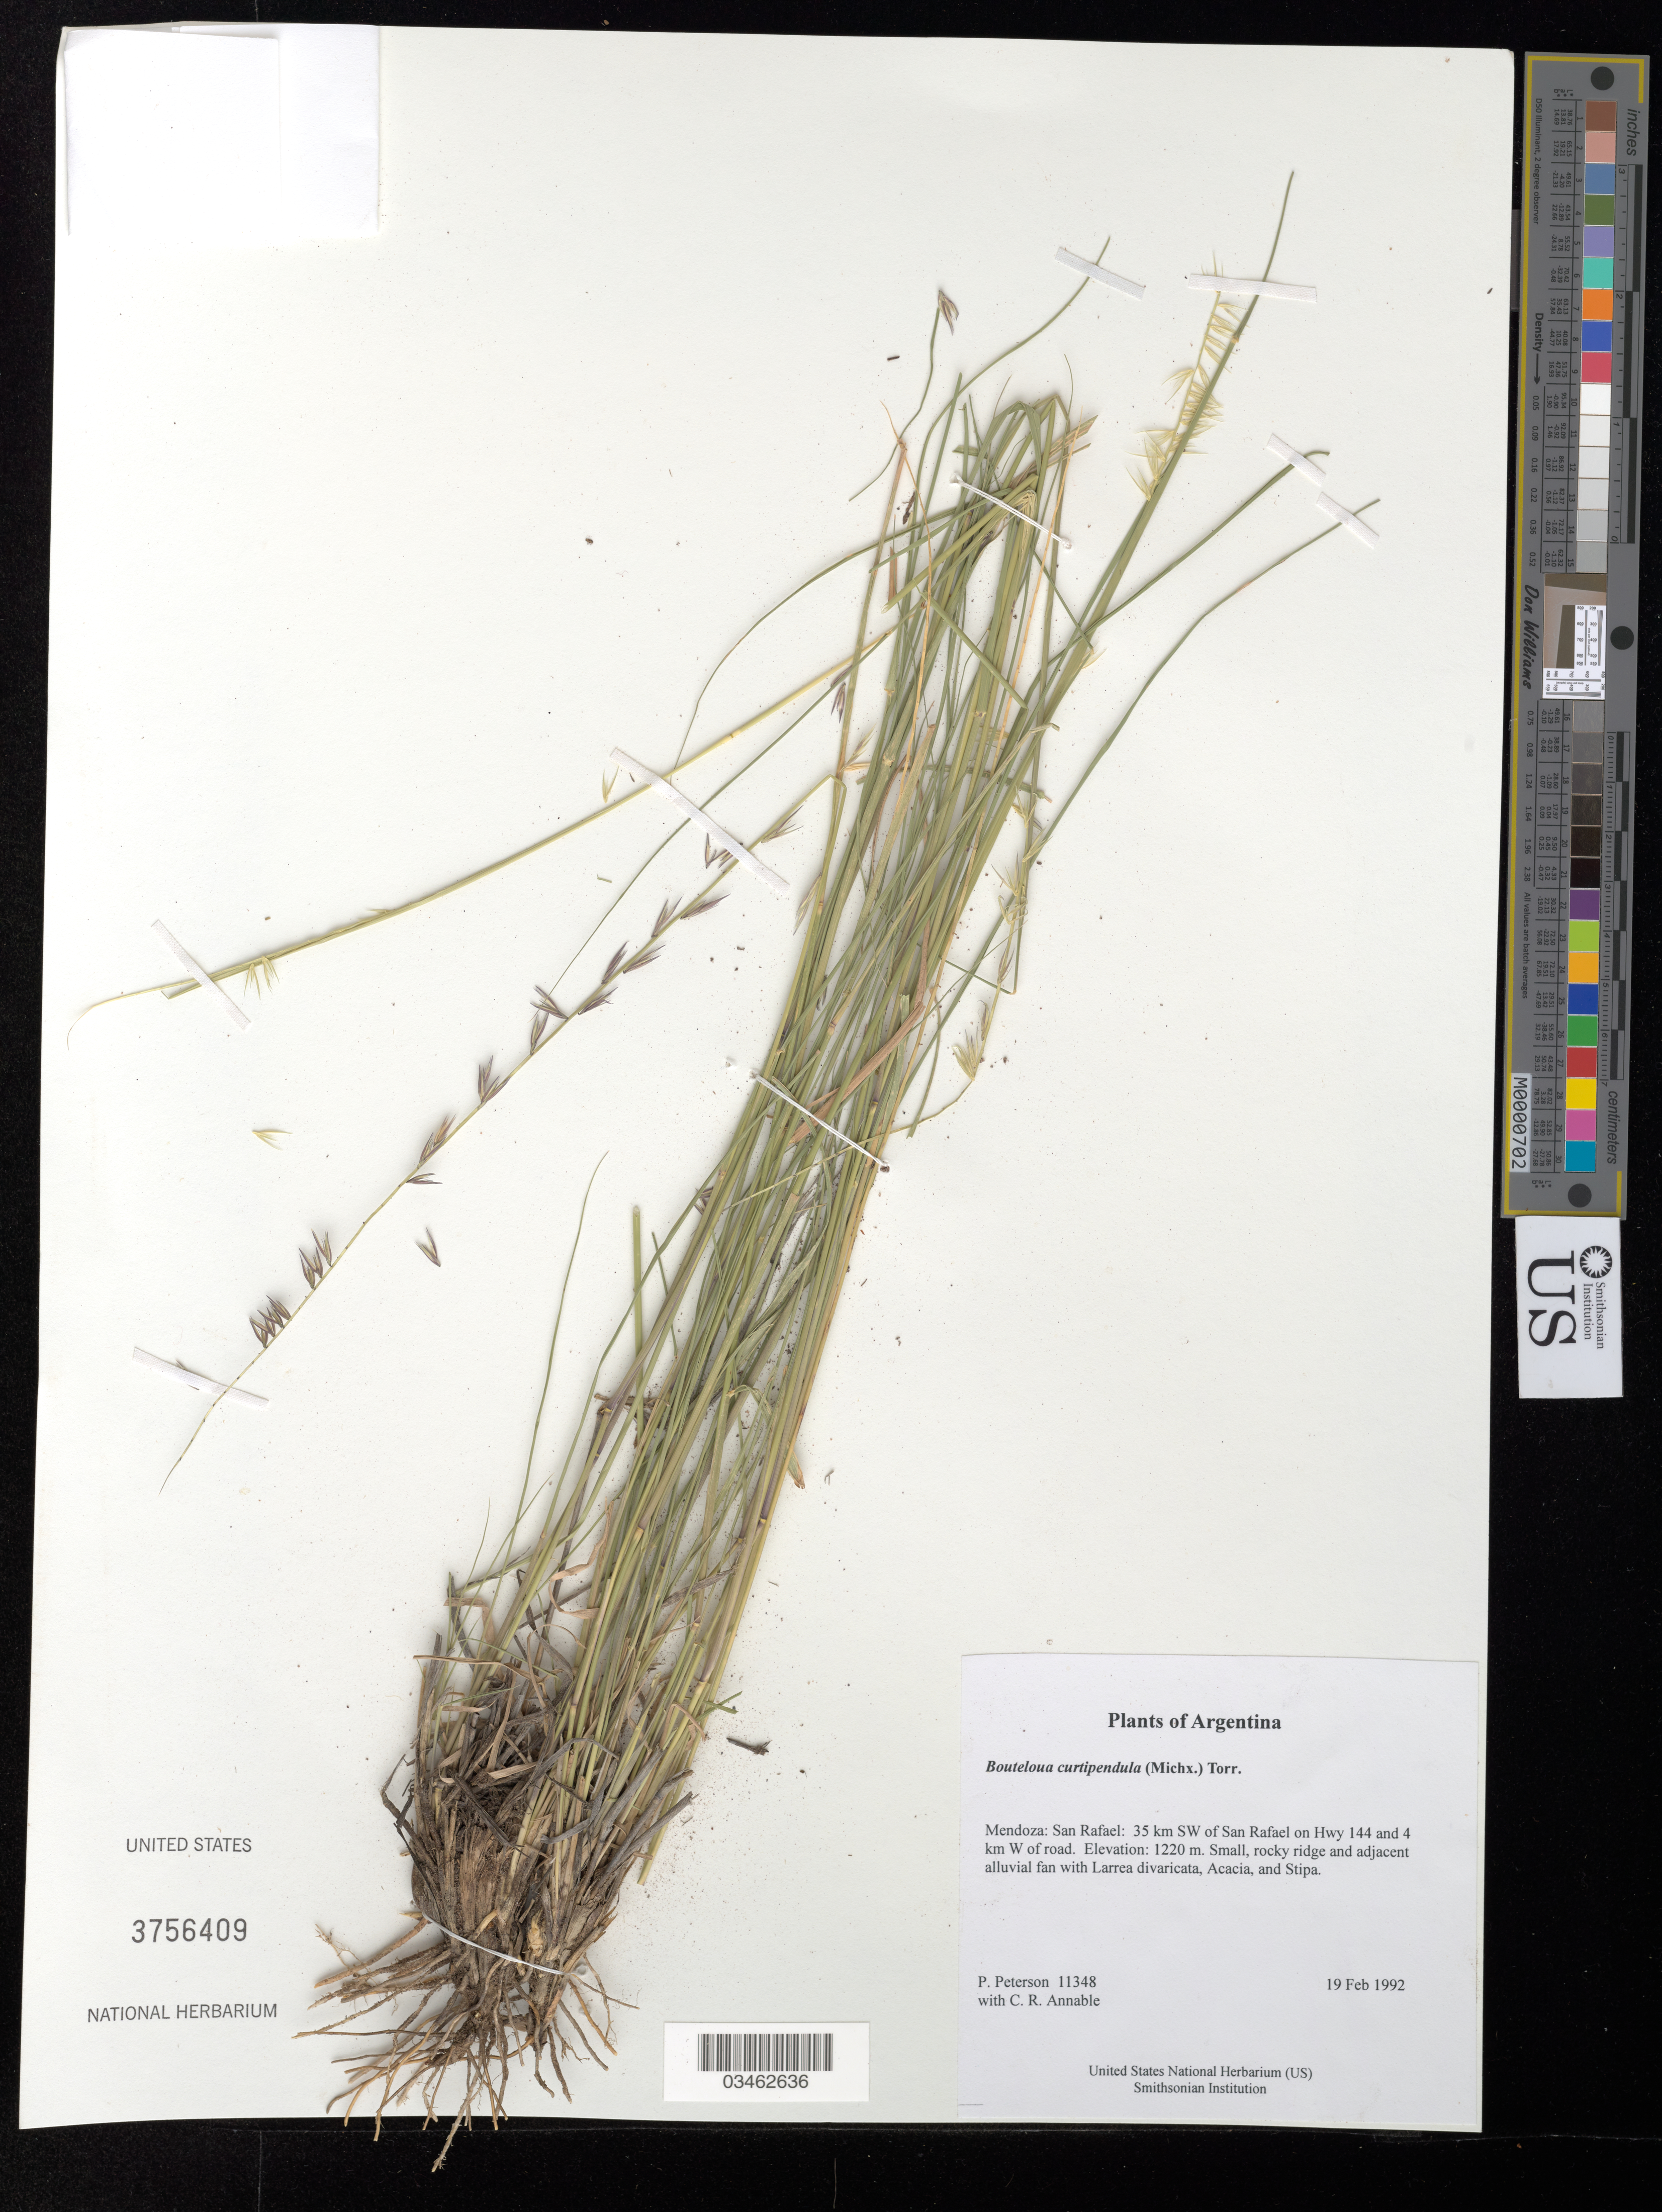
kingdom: Plantae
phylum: Tracheophyta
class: Liliopsida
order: Poales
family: Poaceae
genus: Bouteloua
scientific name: Bouteloua curtipendula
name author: (Michx.) Torr.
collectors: P. M. Peterson & C. R. Annable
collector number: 11348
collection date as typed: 19 Feb 1992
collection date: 1992-02-19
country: Argentina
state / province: Mendoza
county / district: San Rafael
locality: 35 km SW of San Rafael on Hwy 144 and 4 km W of road.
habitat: Small, rocky ridge and adjacent alluvial fan with Larrea divaricata, Acacia, and Stipa.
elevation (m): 1220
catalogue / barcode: US 3756409